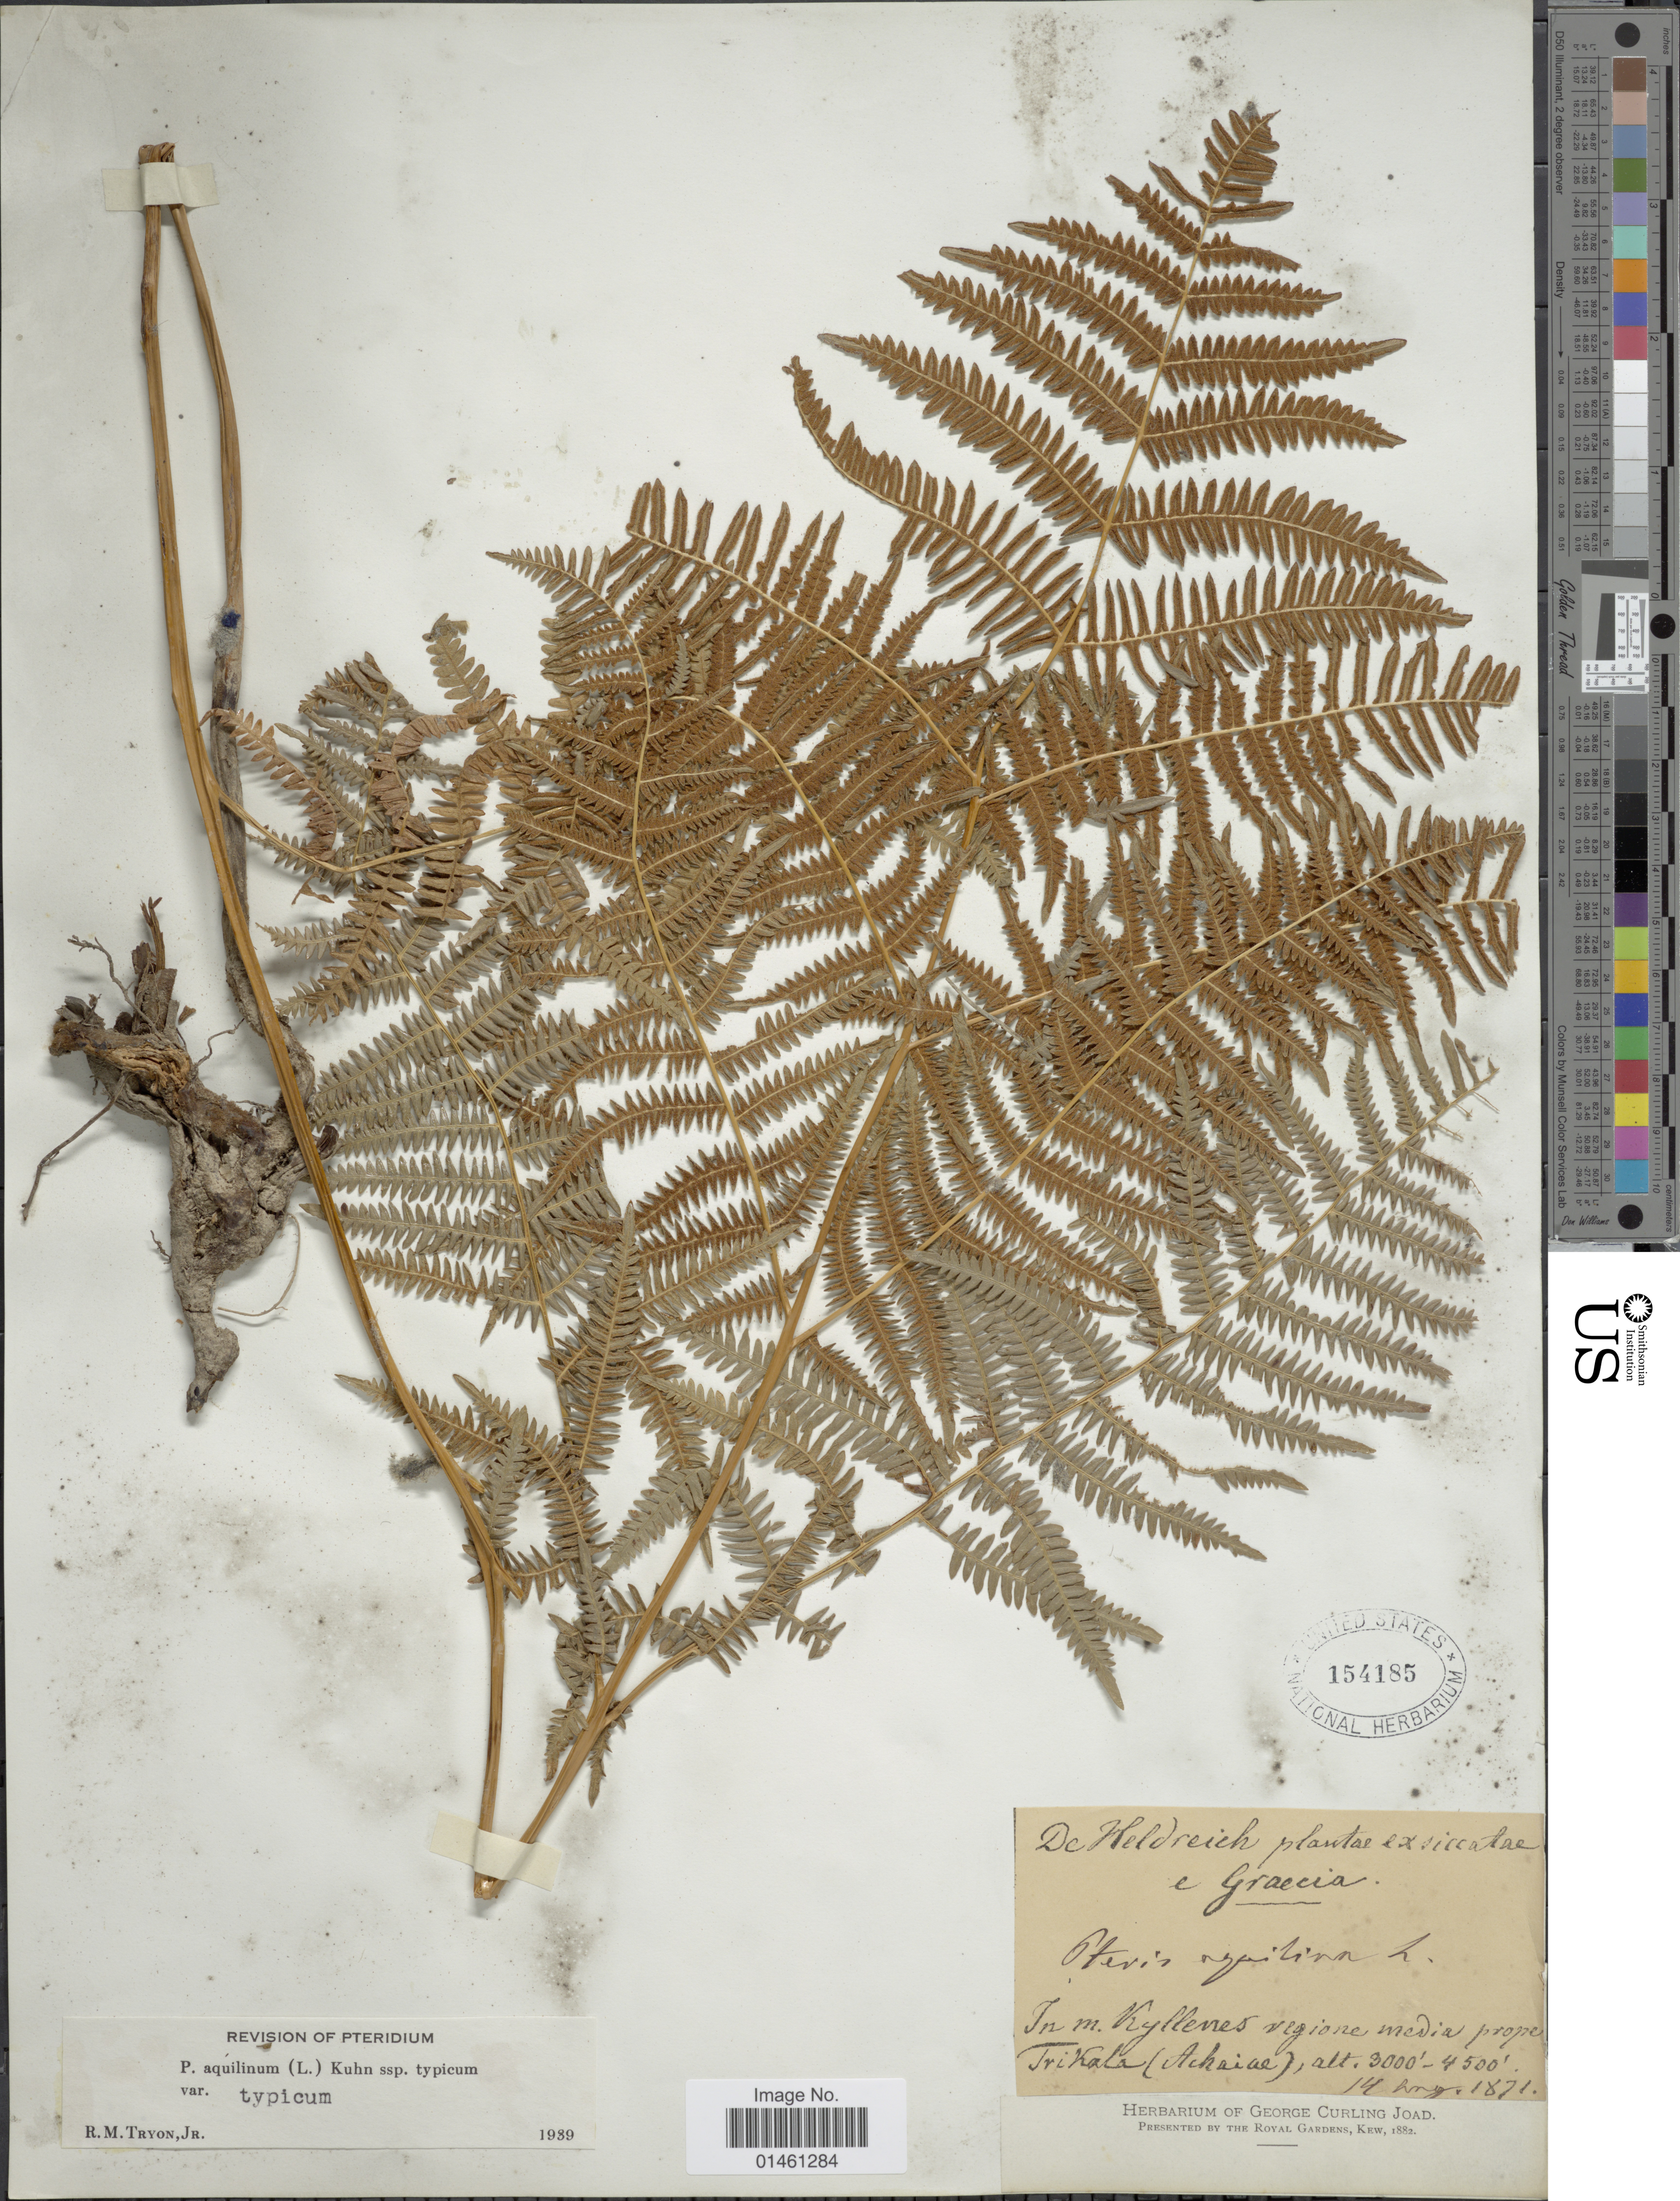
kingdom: Plantae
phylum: Tracheophyta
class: Polypodiopsida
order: Polypodiales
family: Dennstaedtiaceae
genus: Pteridium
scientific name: Pteridium aquilinum var. typicum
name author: R.M. Tryon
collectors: -. De Heldreich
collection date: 1871-08-14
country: Greece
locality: In m. Kyllenes regione media prope Trikala (Achaiae)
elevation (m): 914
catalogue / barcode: US 154185